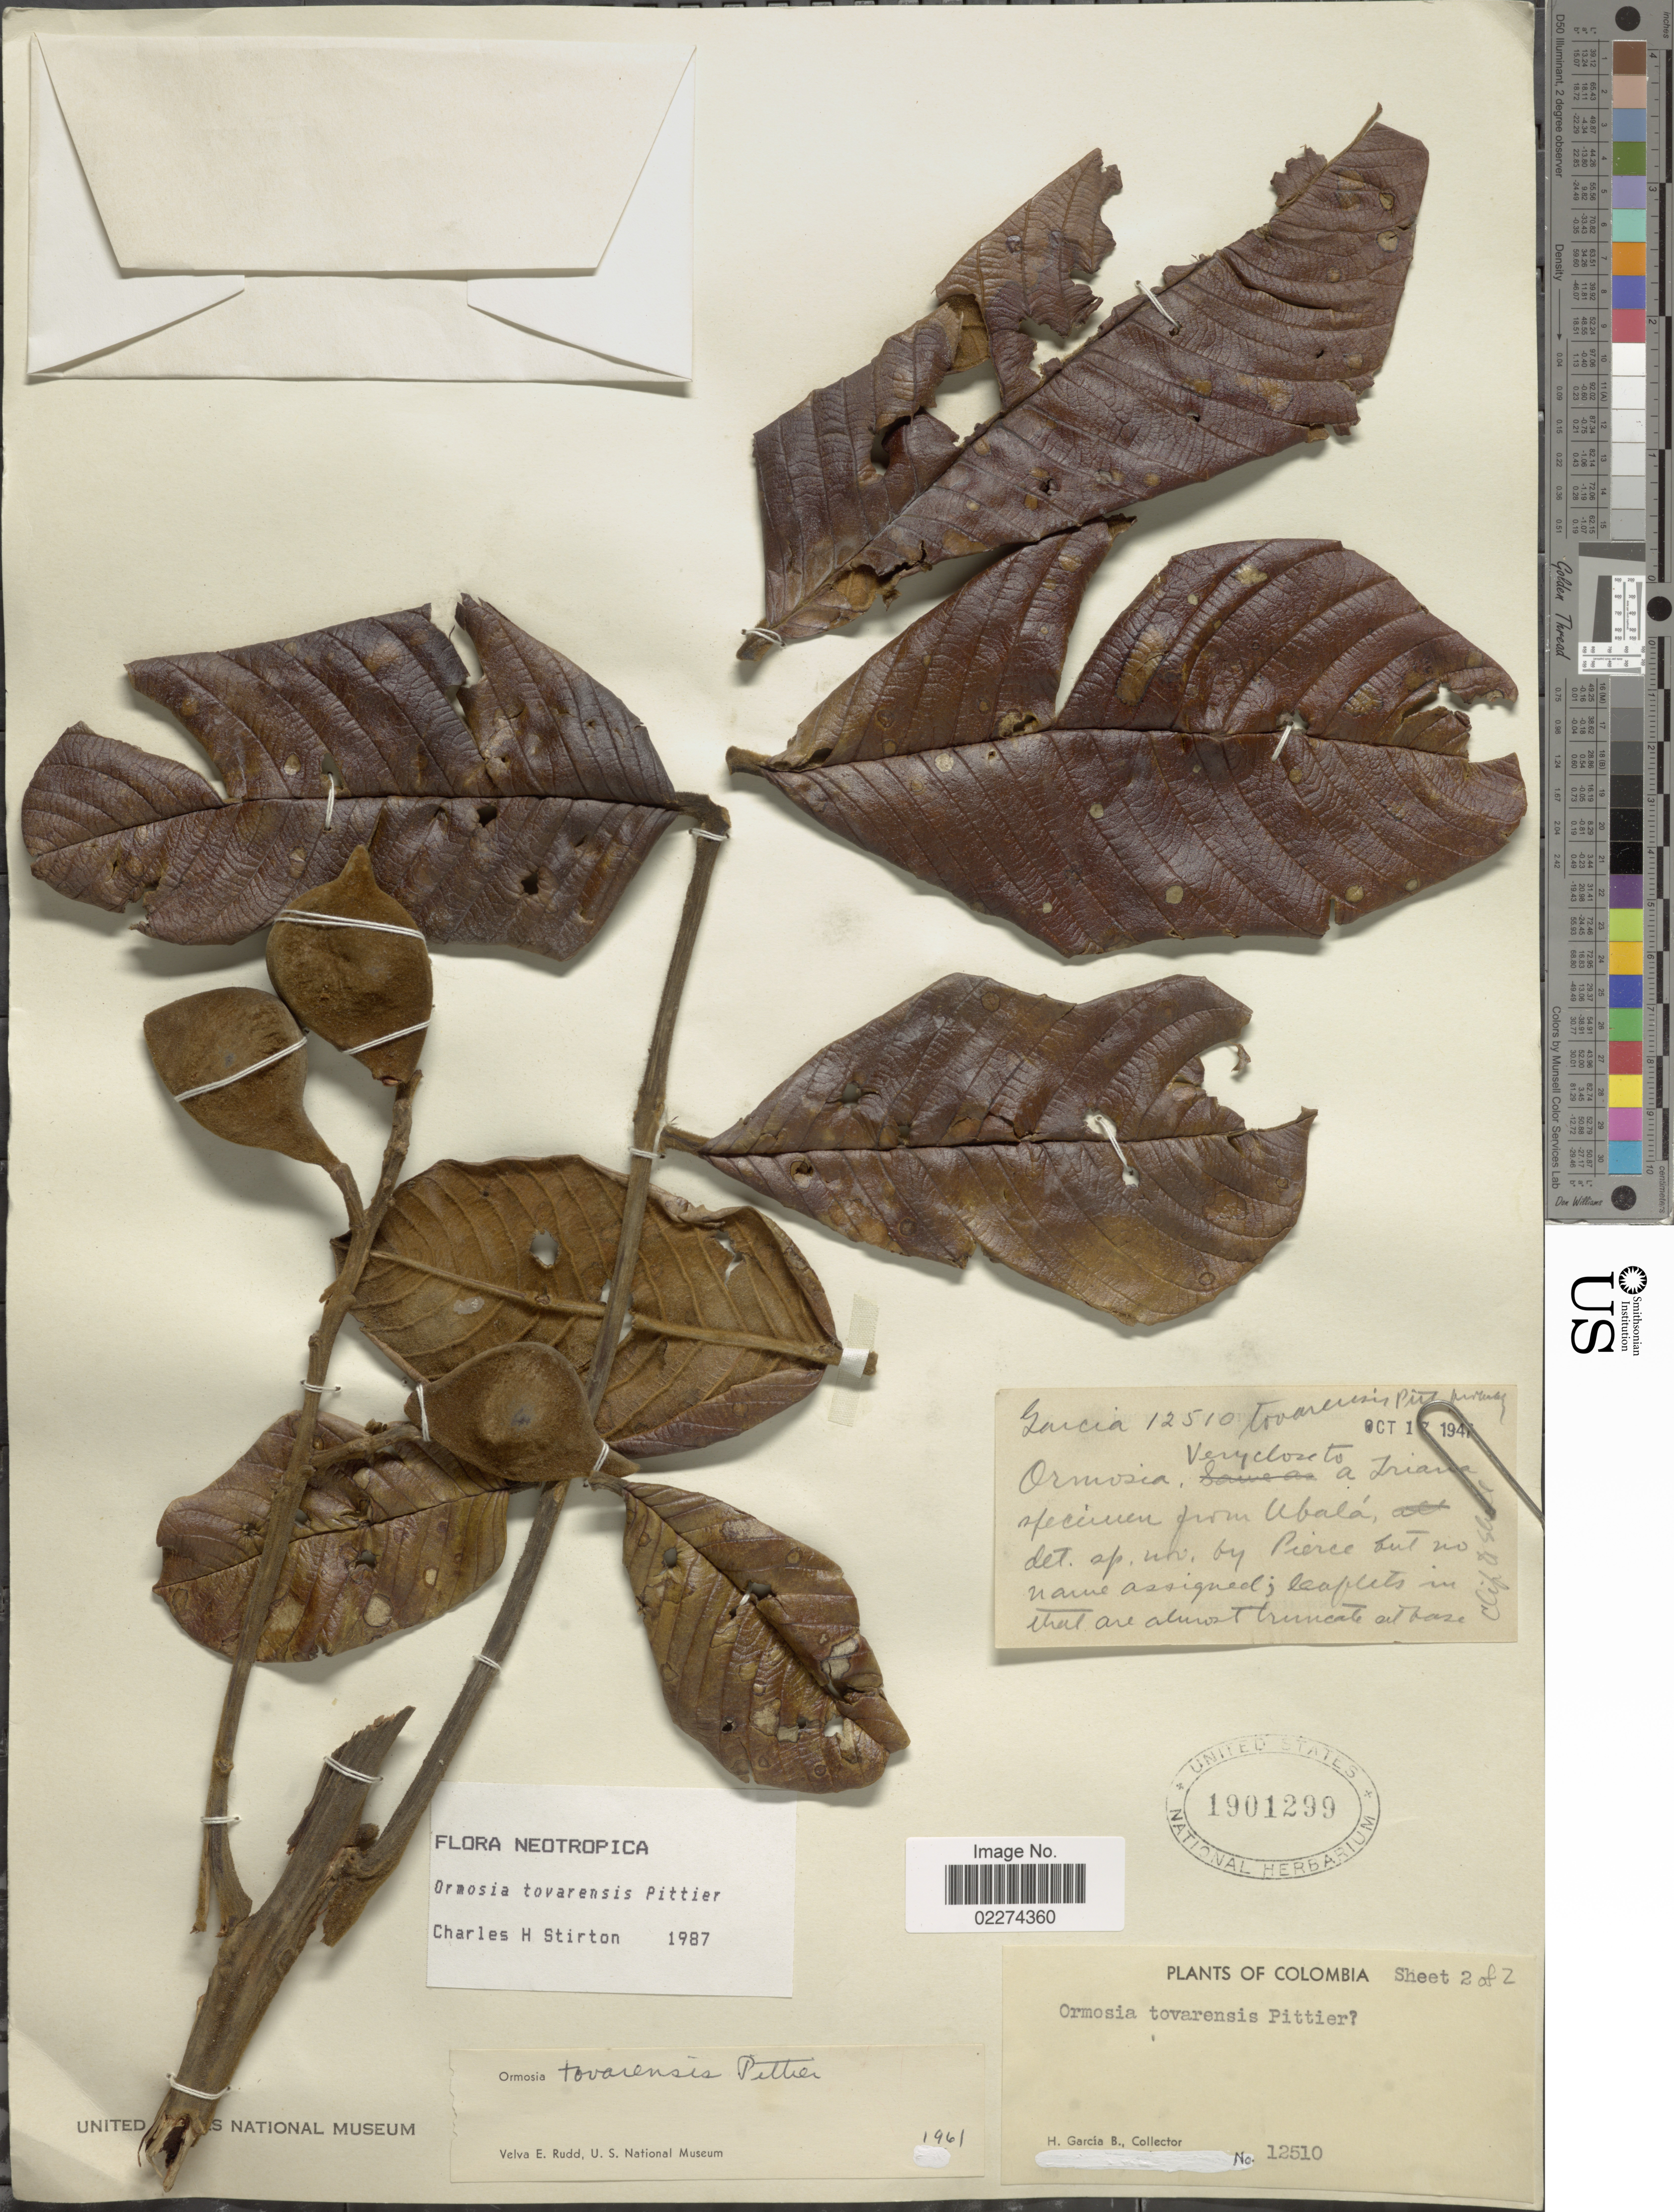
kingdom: Plantae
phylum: Tracheophyta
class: Magnoliopsida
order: Fabales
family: Fabaceae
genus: Ormosia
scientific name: Ormosia tovarensis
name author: Pittier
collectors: H. García Barriga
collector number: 12510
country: Colombia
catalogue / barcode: US 1901299